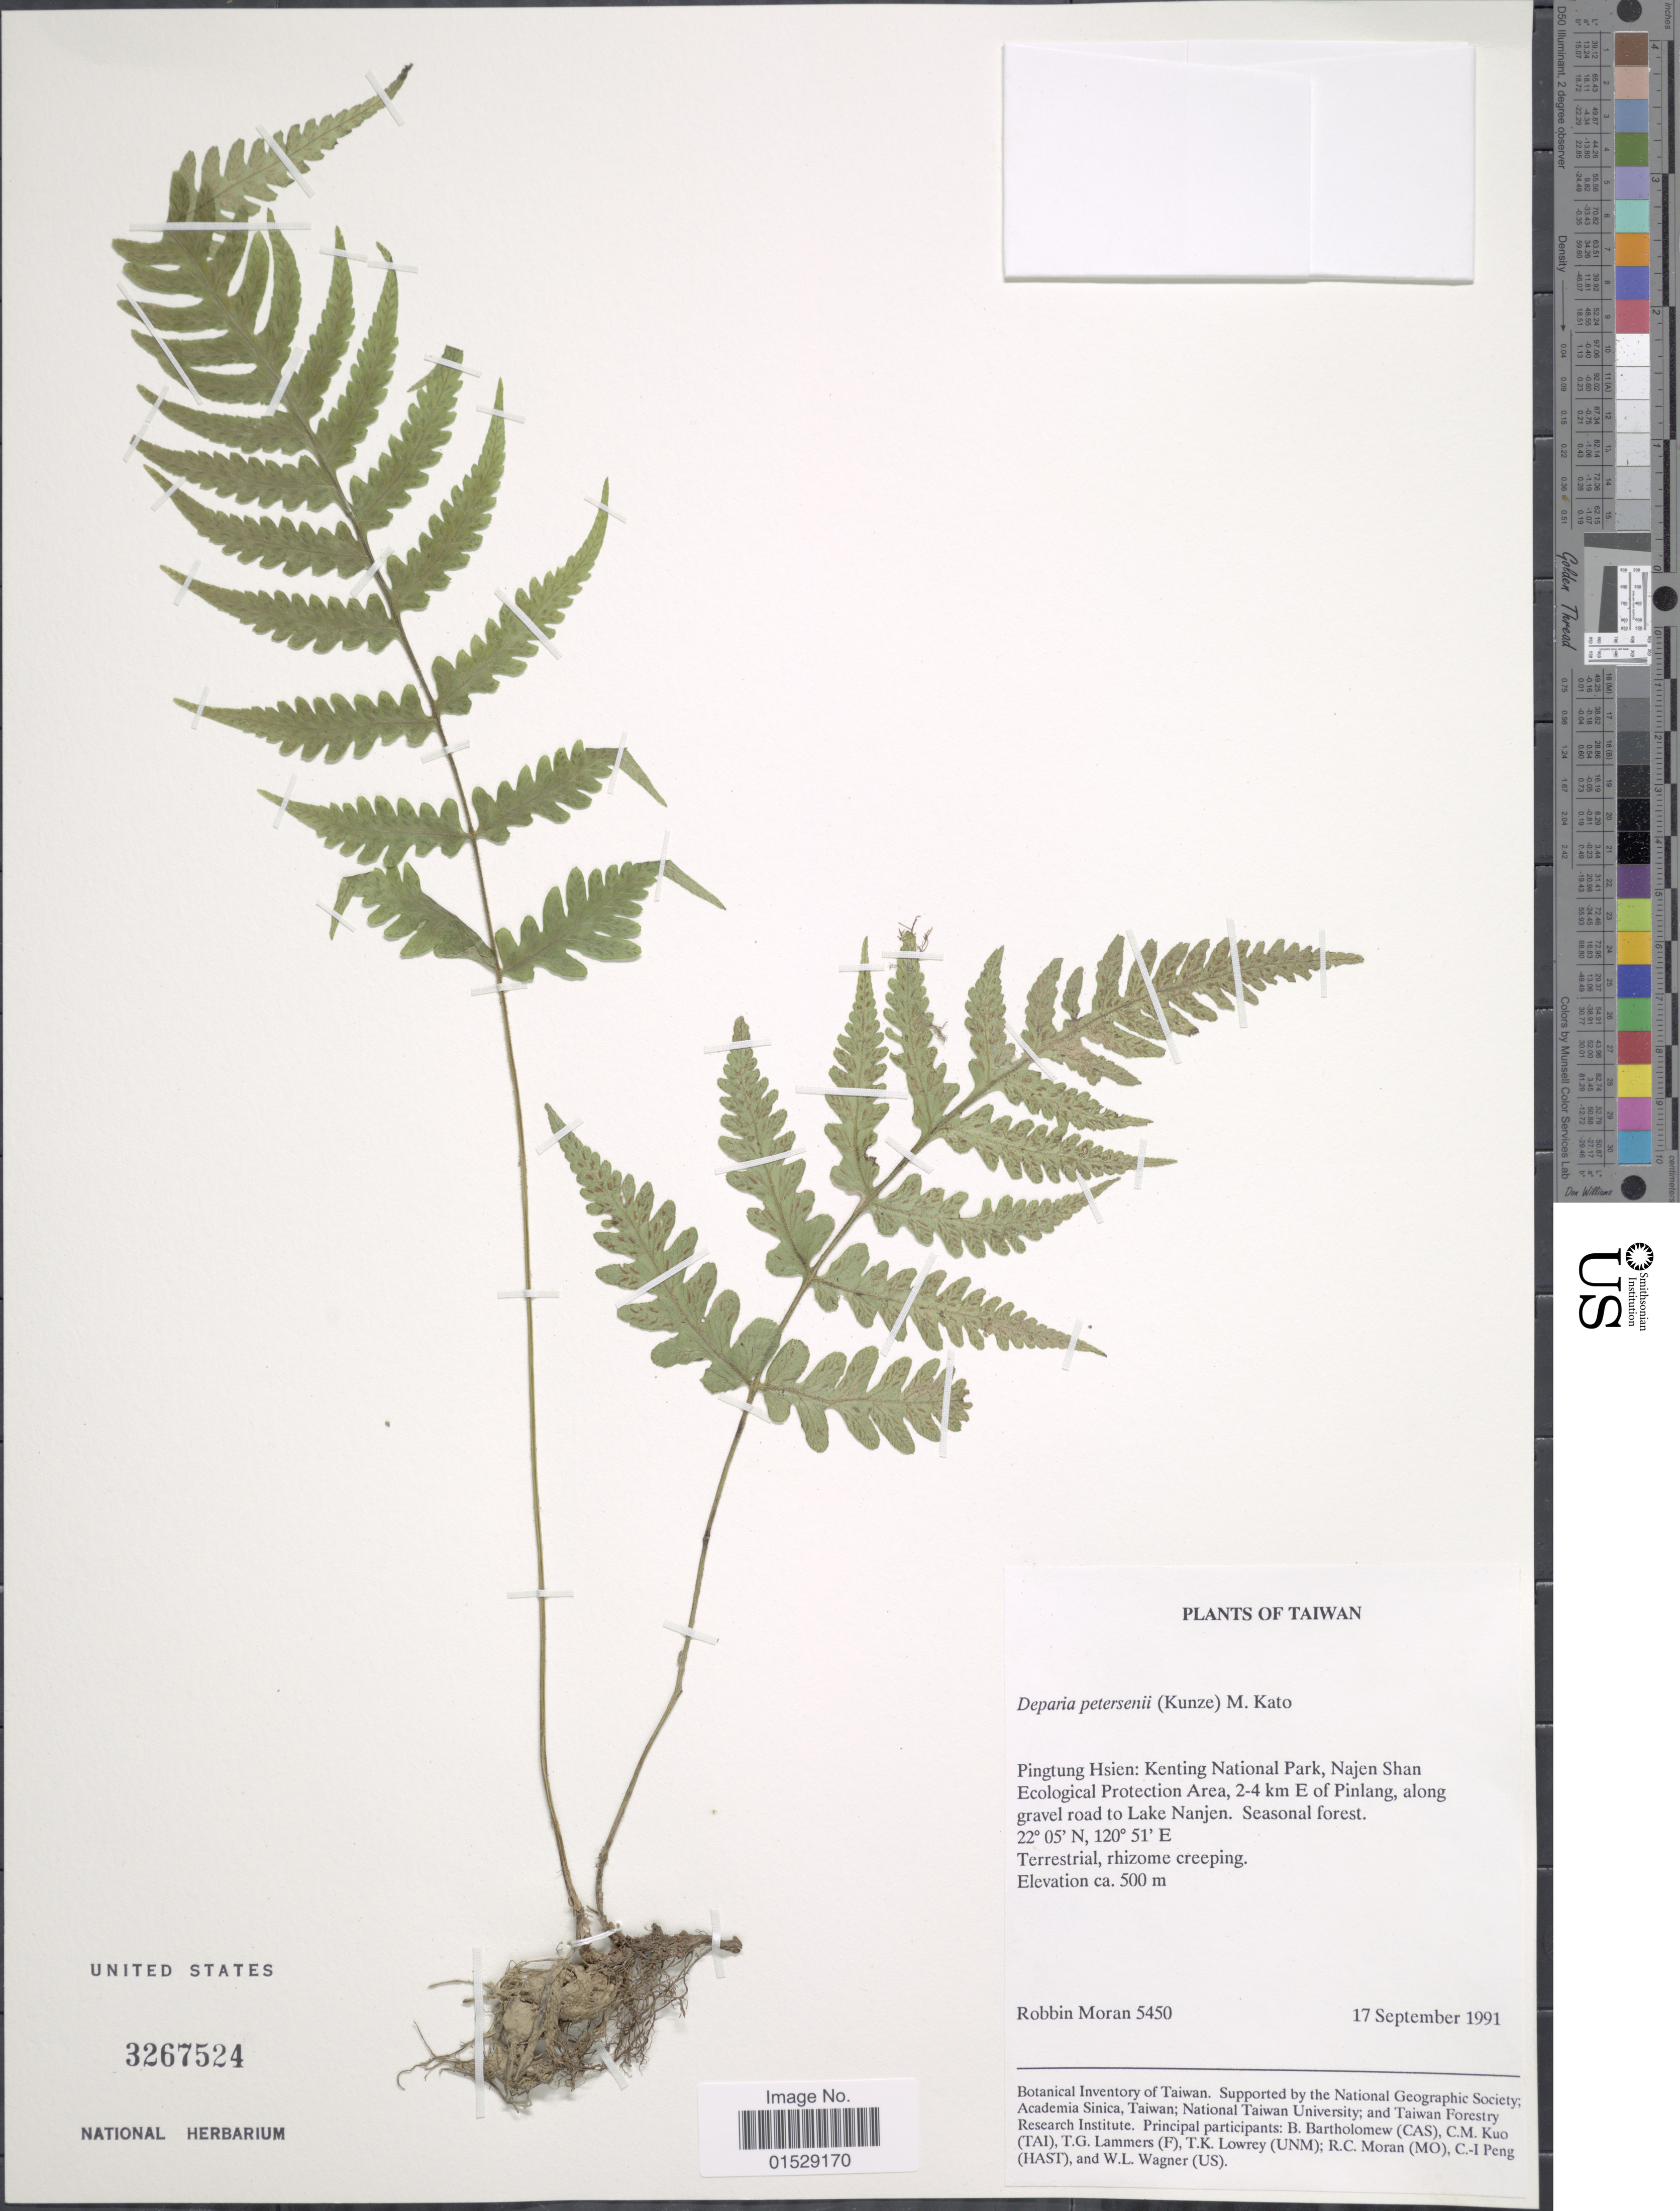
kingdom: Plantae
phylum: Tracheophyta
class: Polypodiopsida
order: Polypodiales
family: Athyriaceae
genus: Deparia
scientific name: Deparia petersenii var. petersenii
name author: (Kunze) M. Kato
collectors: R. C. Moran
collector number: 5450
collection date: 1991-09-17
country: Taiwan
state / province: Pingtung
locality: Pingtung Hsien: Kenting National Park, Najen Shan Ecological Protection Area, 2-4 km E of Pinlang, along gravel road to Lake Nanjen, Seasonal forest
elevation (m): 500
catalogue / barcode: US 3267524